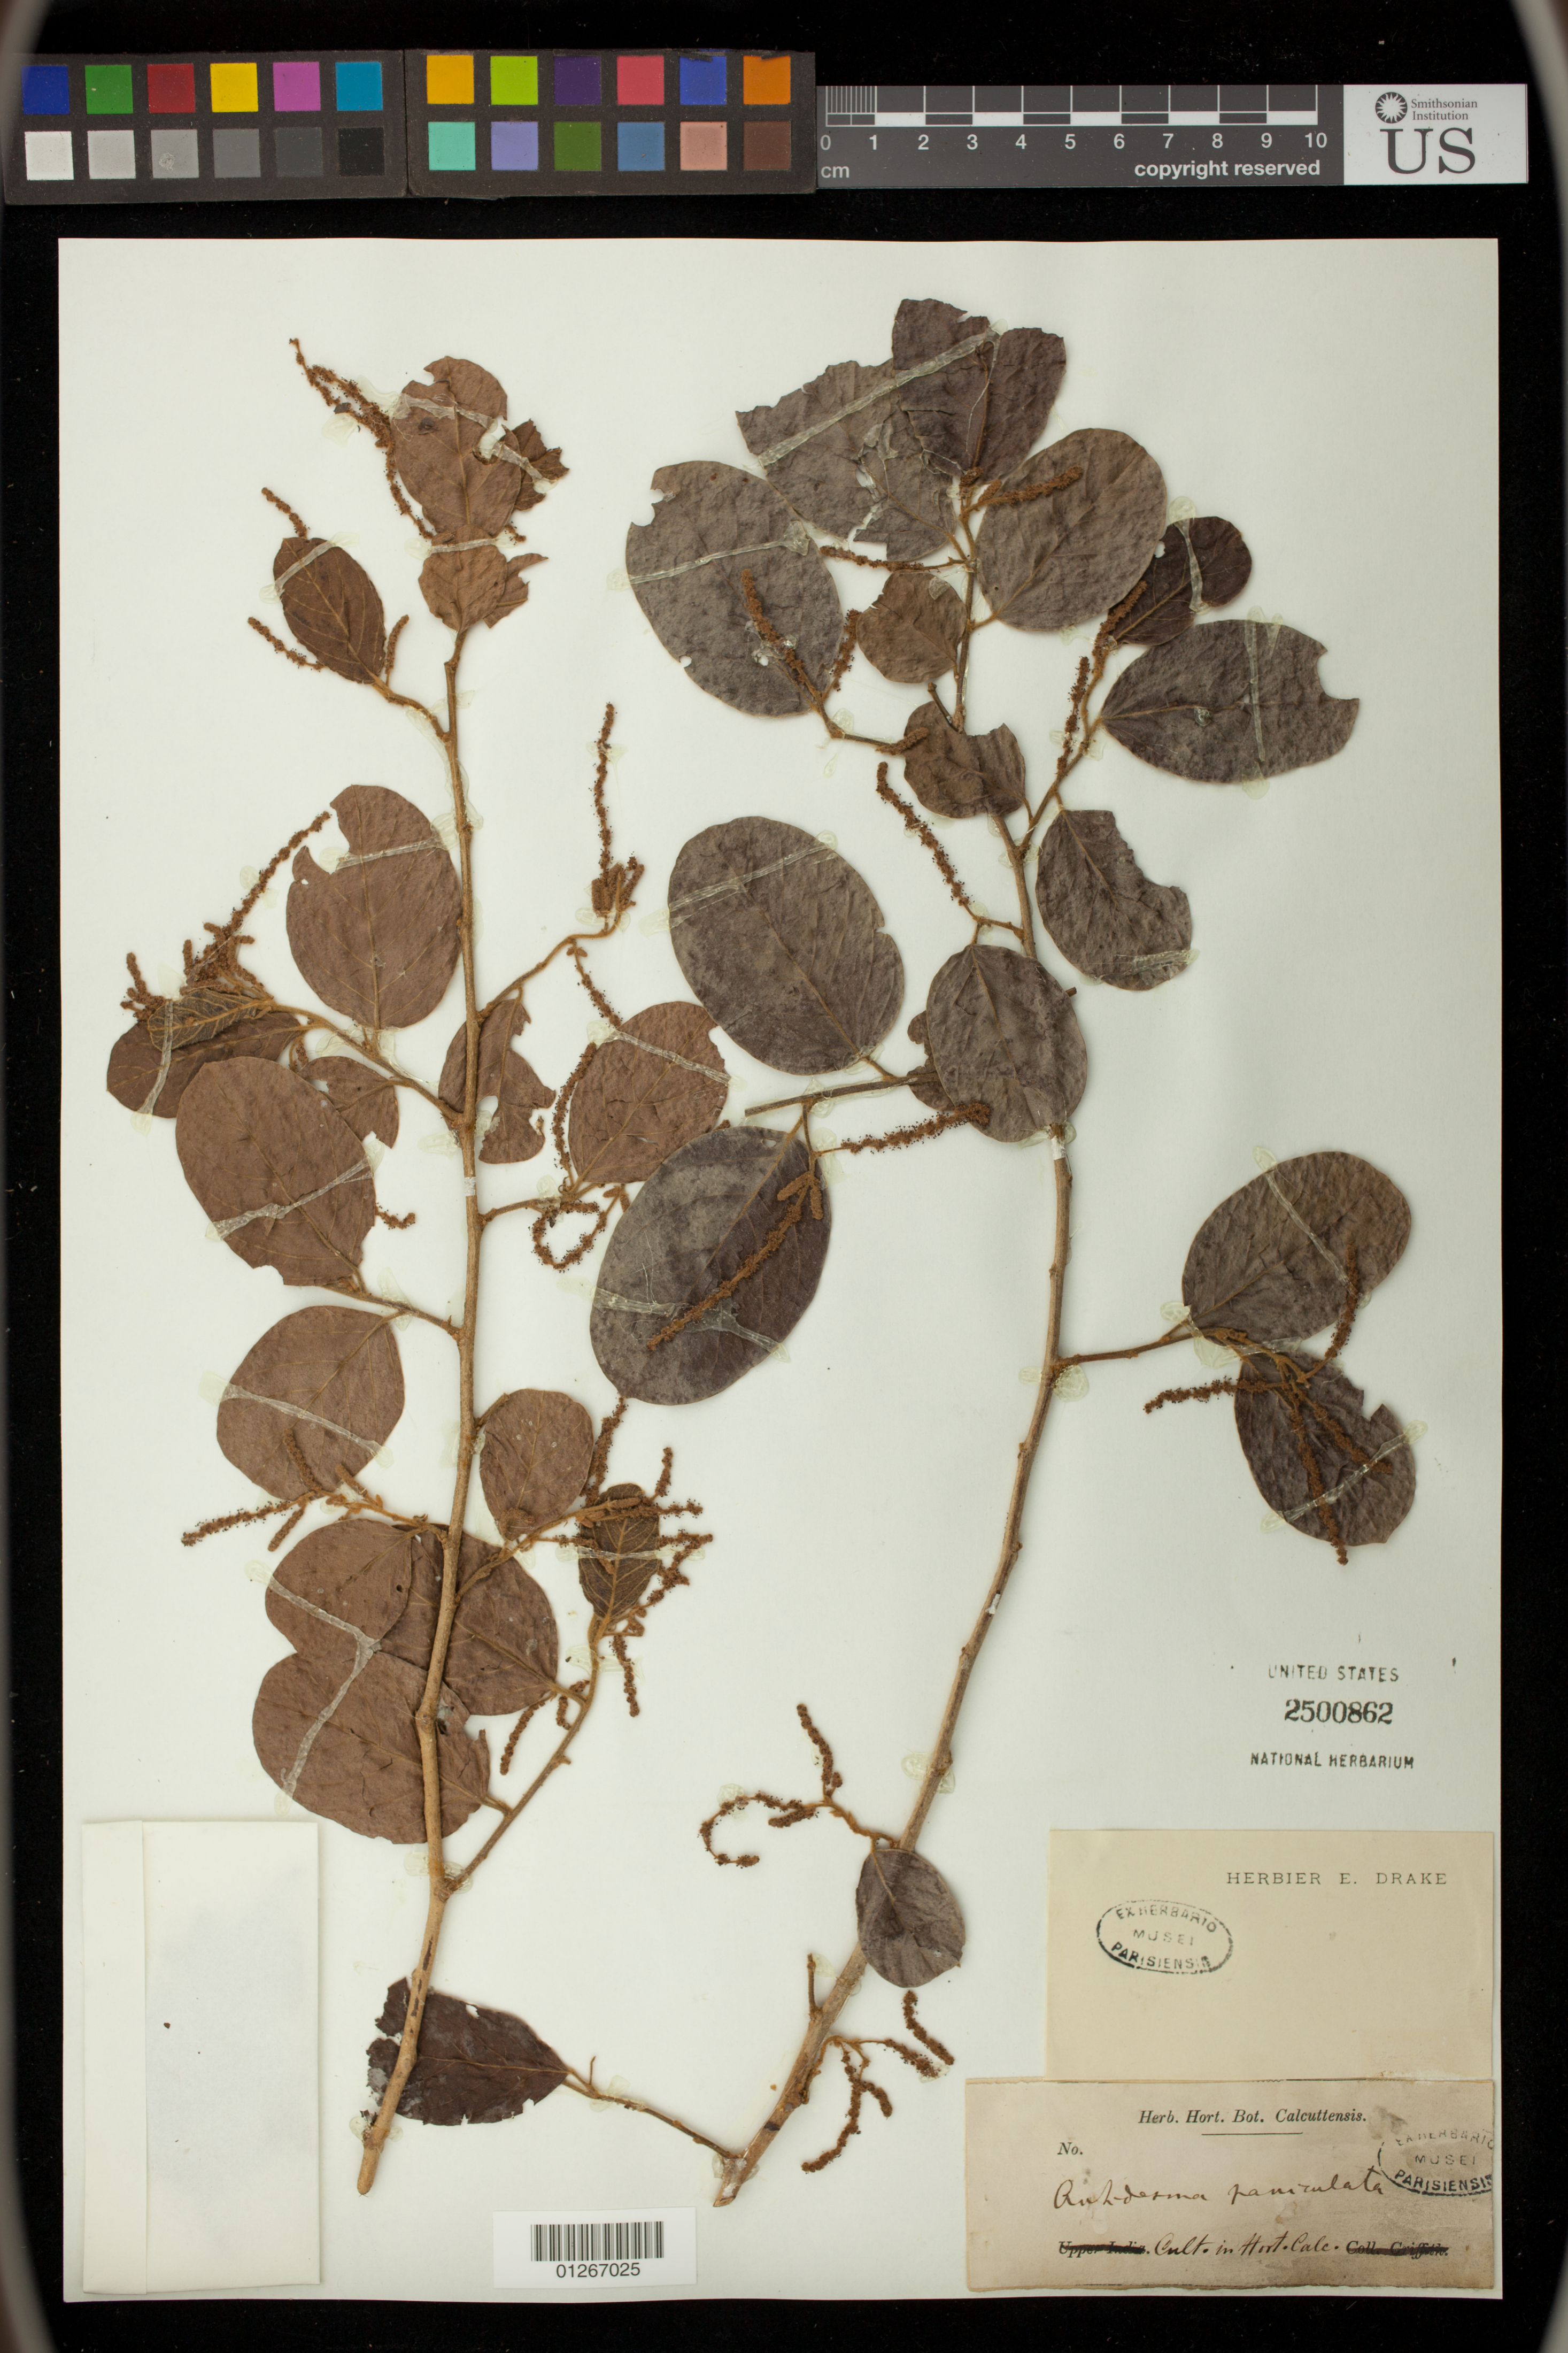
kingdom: Plantae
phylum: Tracheophyta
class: Magnoliopsida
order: Malpighiales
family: Phyllanthaceae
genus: Antidesma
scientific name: Antidesma microphyllum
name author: Hemsl.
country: India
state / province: West Bengal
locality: Calcutta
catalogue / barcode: US 2500862